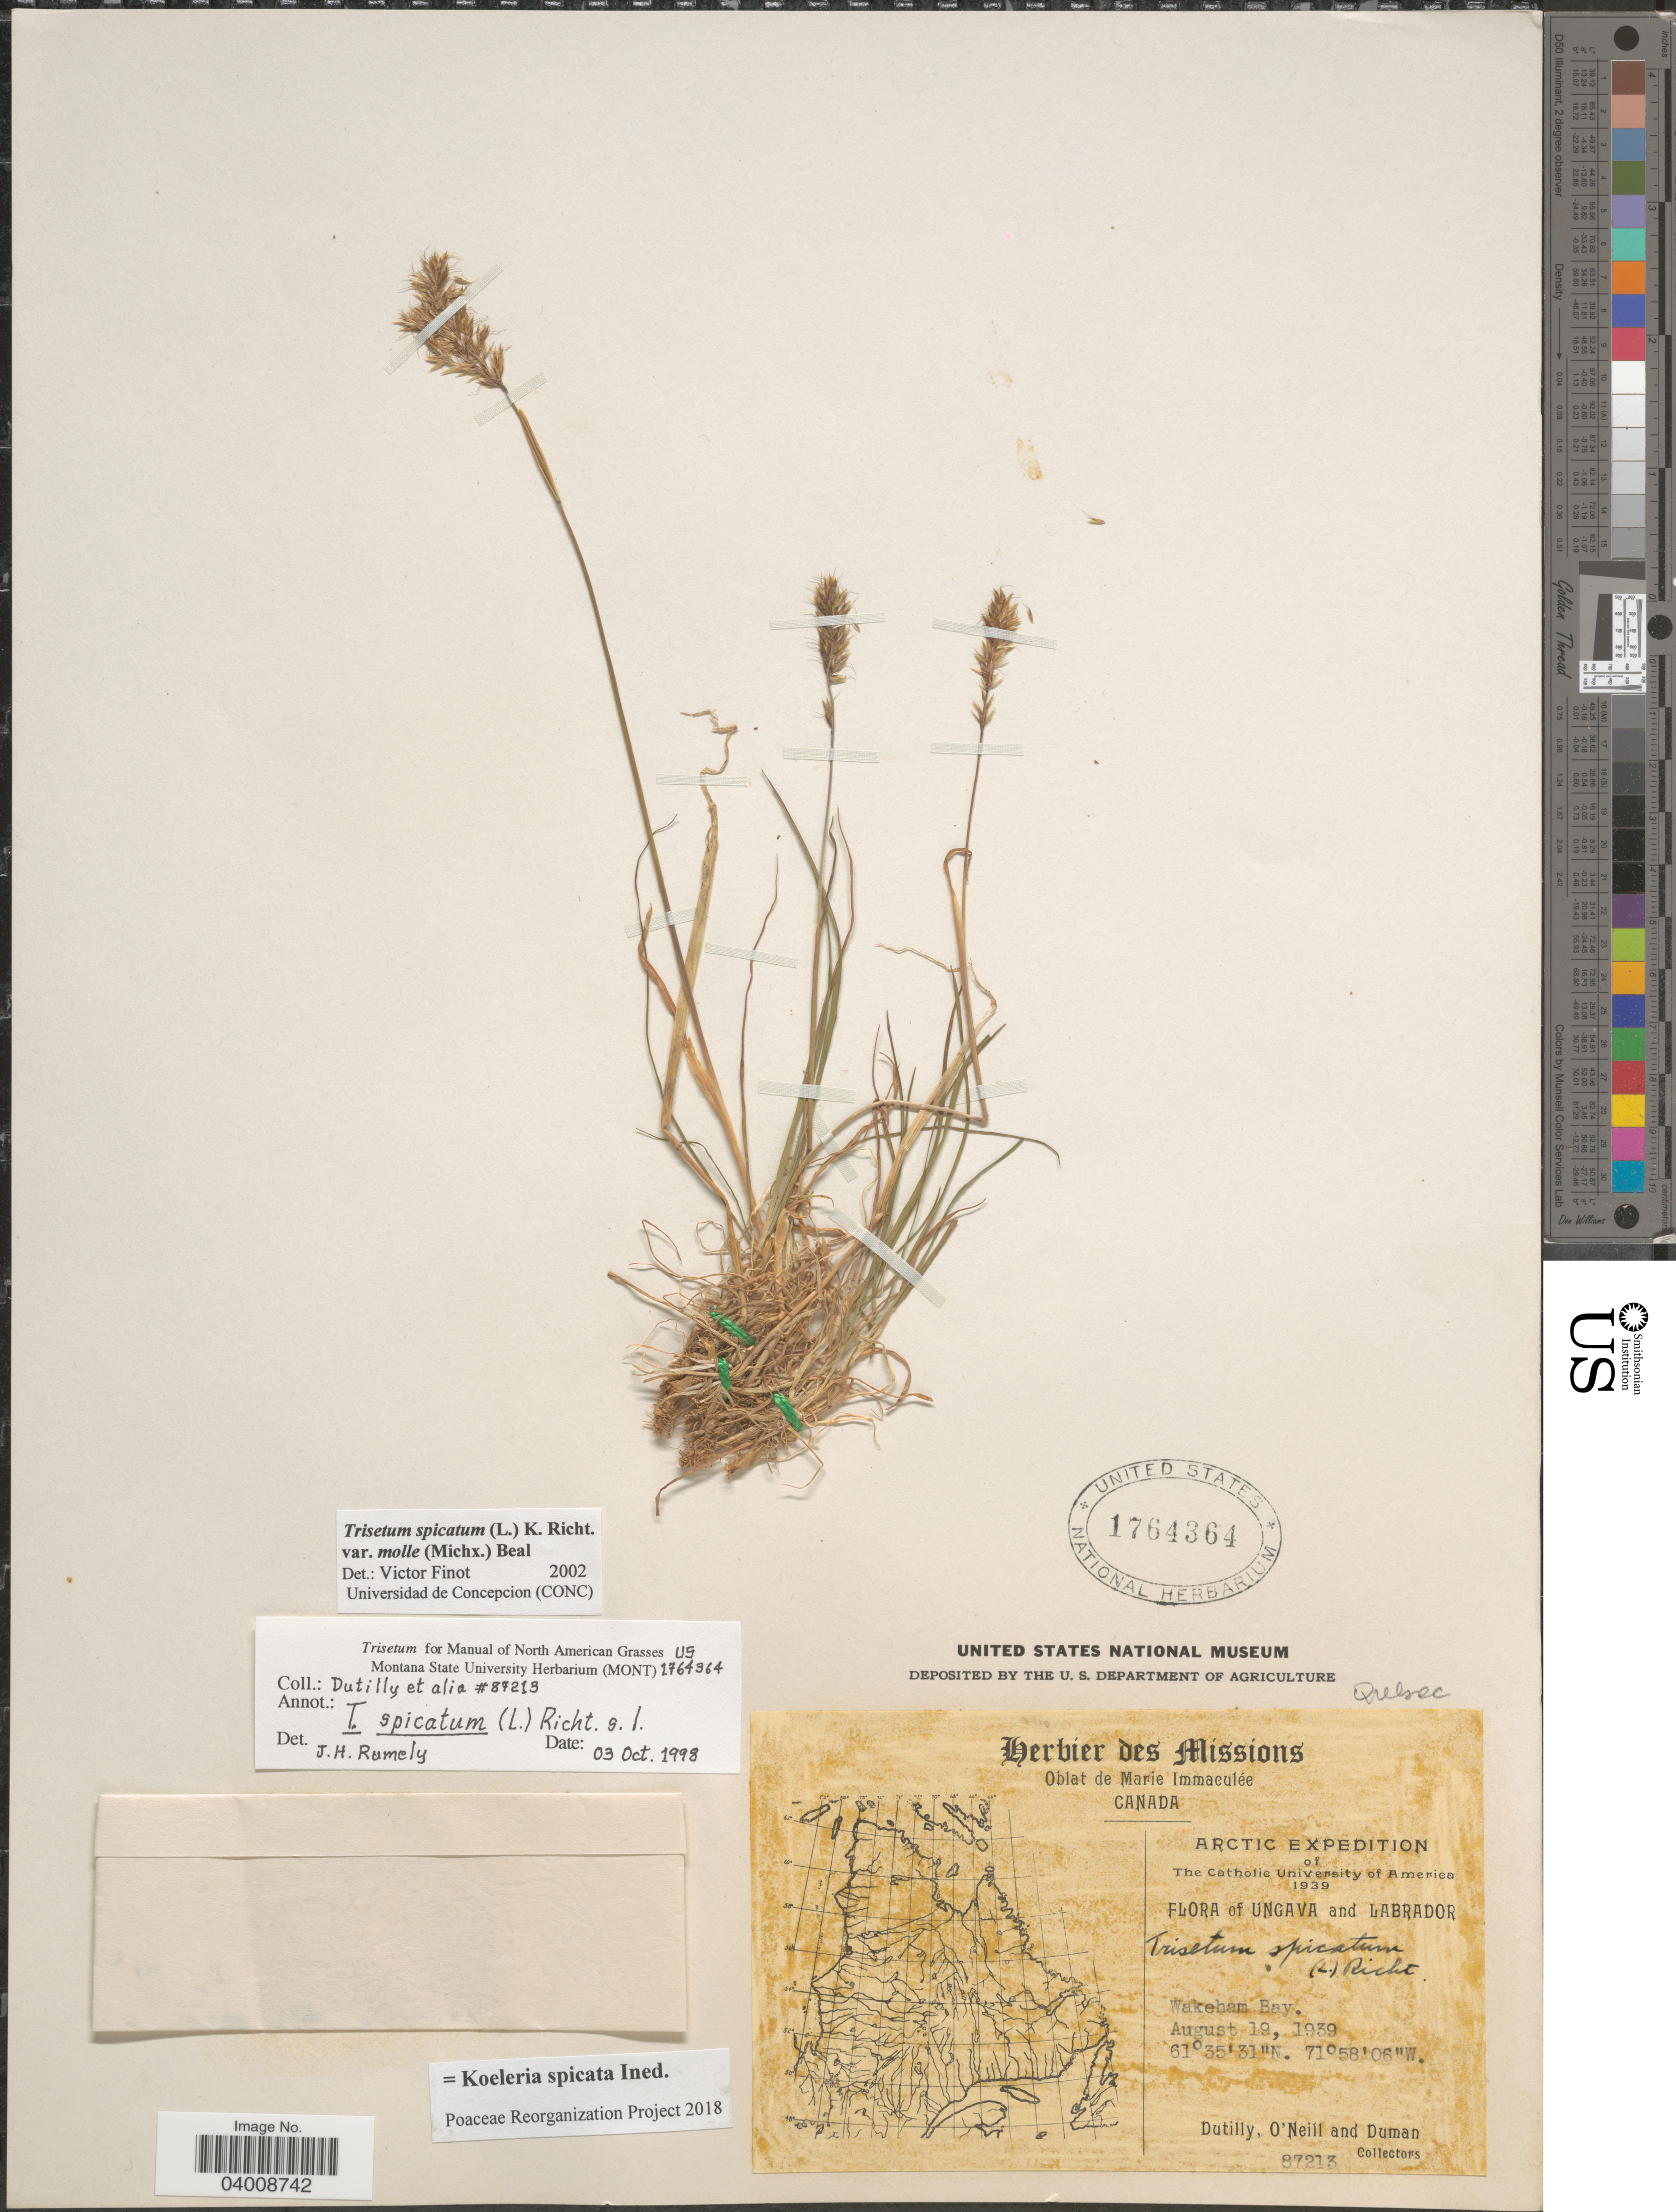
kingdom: Plantae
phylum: Tracheophyta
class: Liliopsida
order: Poales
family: Poaceae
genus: Koeleria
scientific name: Koeleria spicata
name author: (L.) Barberá et al.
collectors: -. Dutilly, -. O'Neill & -. Duman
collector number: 87213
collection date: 1939-08-19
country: Canada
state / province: Newfoundland and Labrador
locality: Ungava and Labrador. Wakeham Bay.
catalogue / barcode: US 1764364